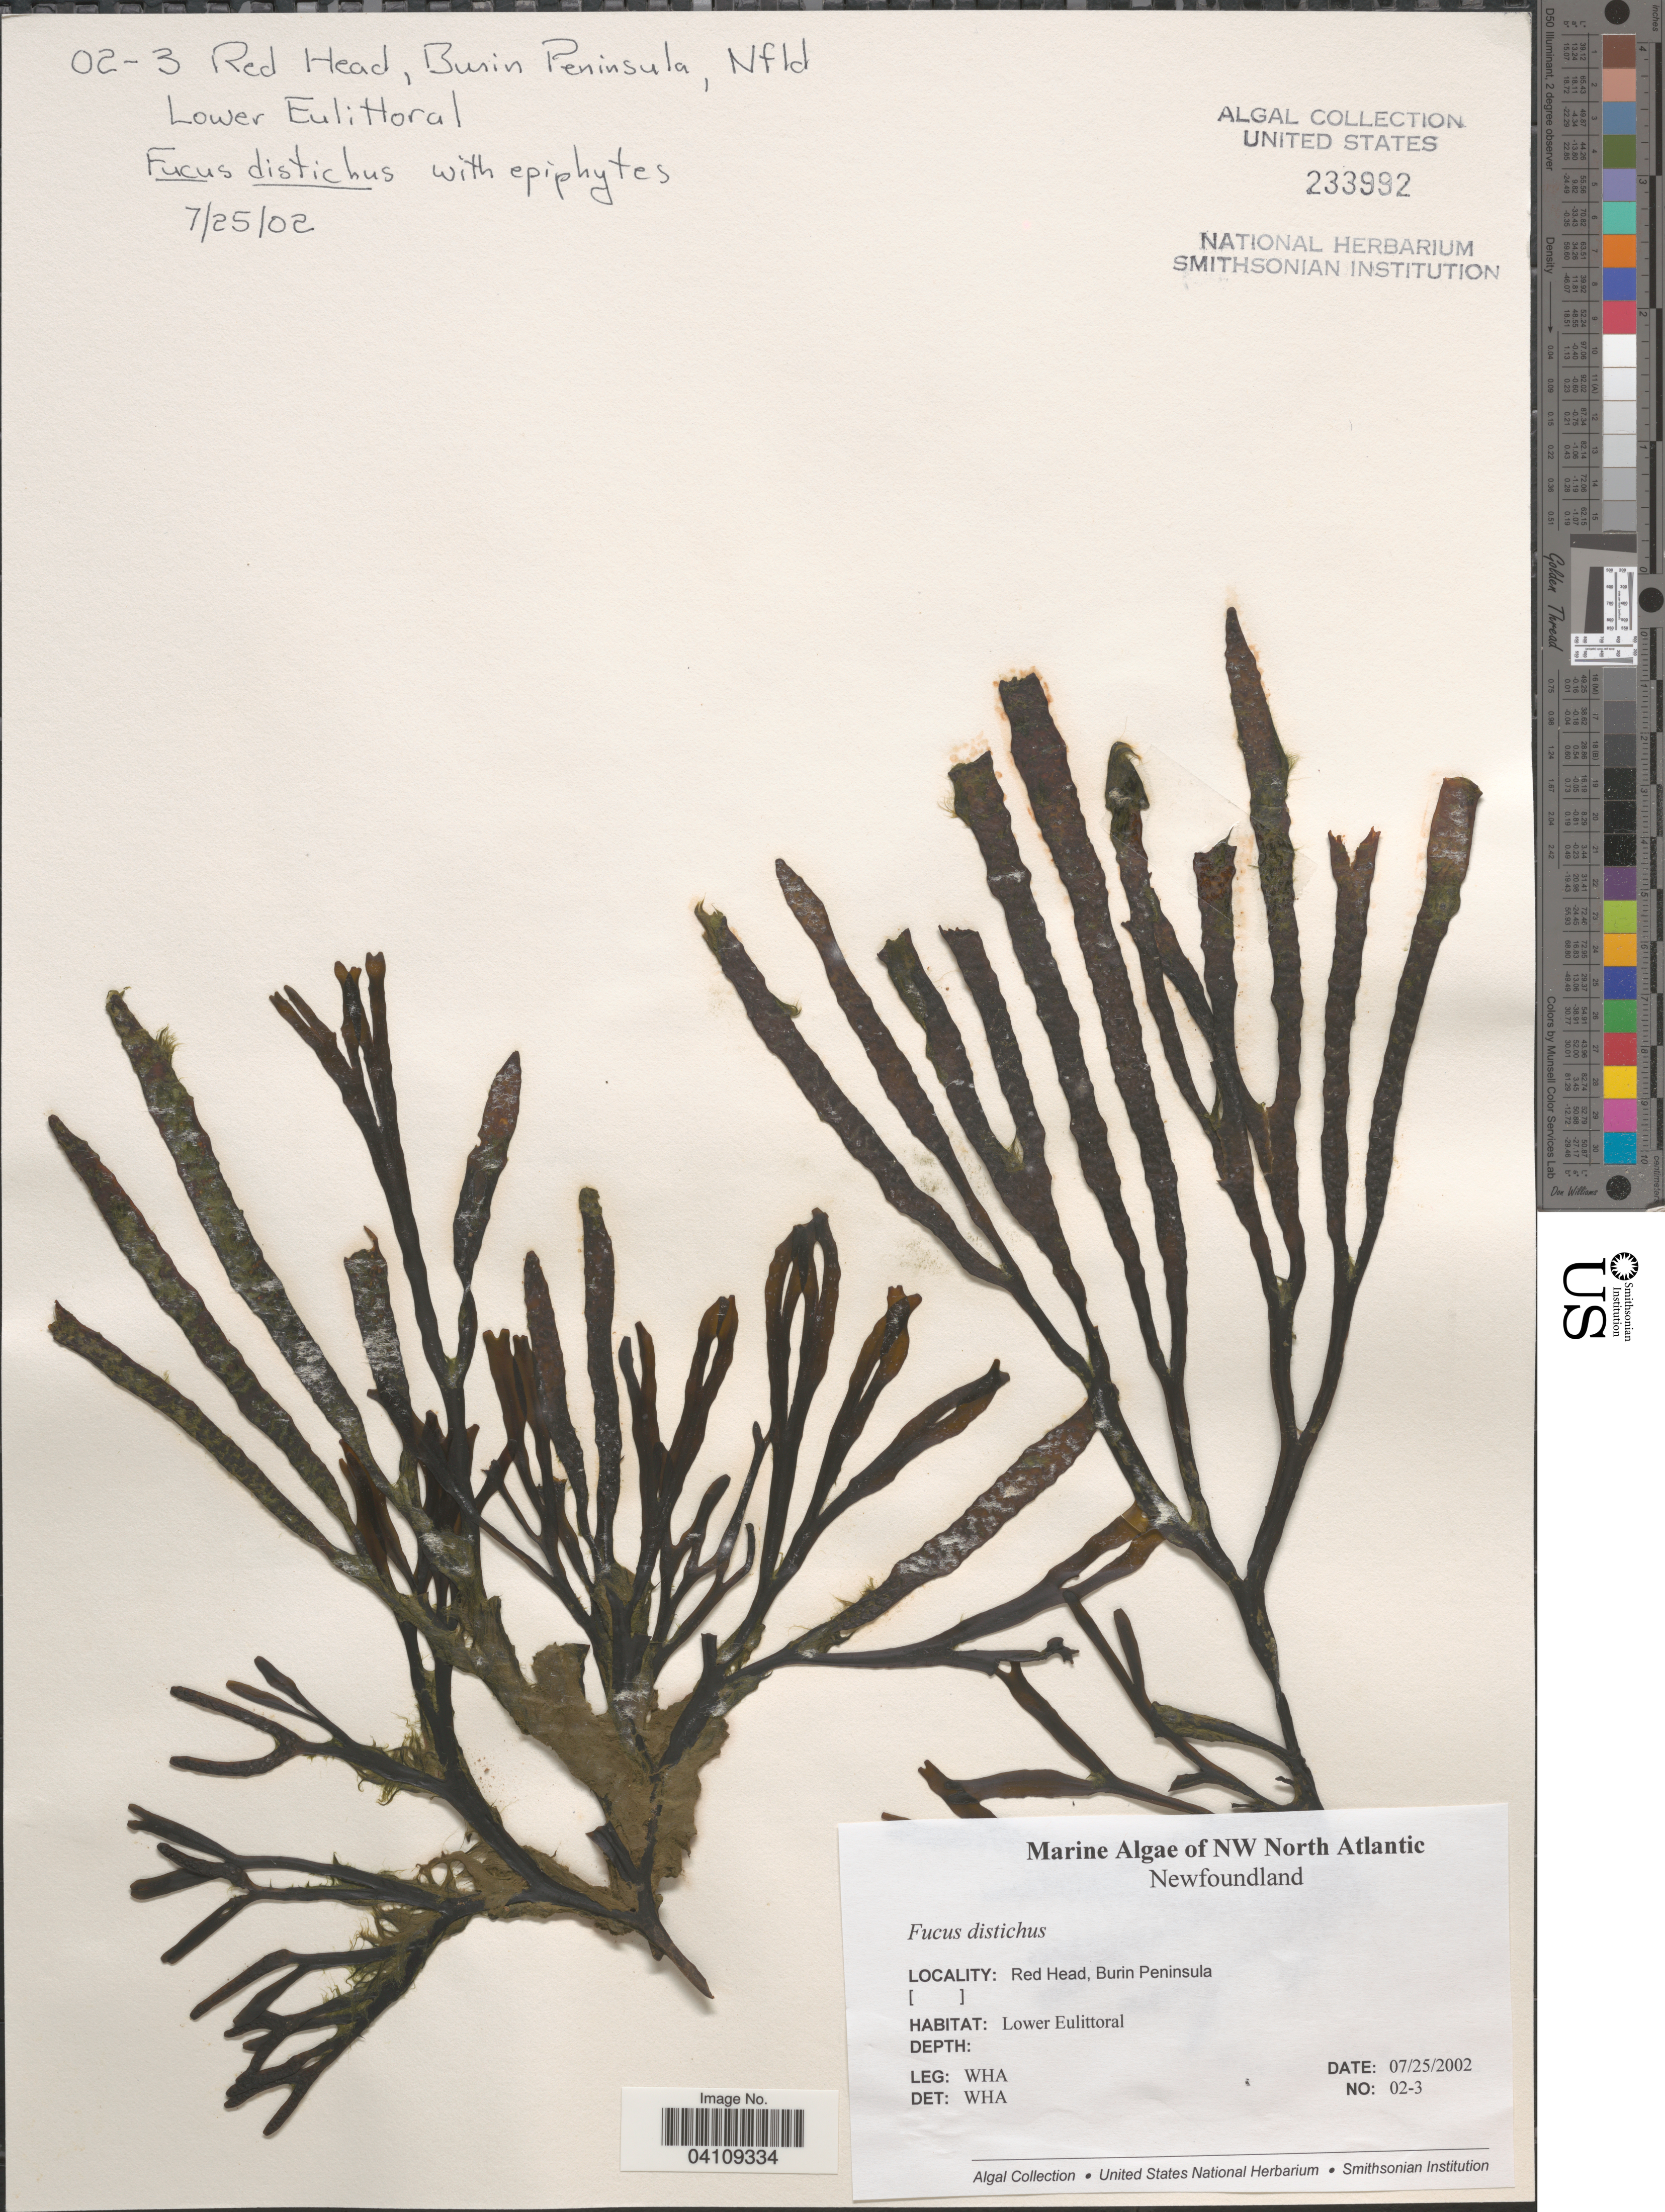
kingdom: Chromista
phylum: Ochrophyta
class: Phaeophyceae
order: Fucales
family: Fucaceae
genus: Fucus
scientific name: Fucus distichus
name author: L.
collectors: W. H. Adey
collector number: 02-3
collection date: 2002-07-25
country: Canada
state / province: Newfoundland and Labrador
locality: NW North Atlantic. Red Head, Burin Peninsula.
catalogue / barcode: US 233992